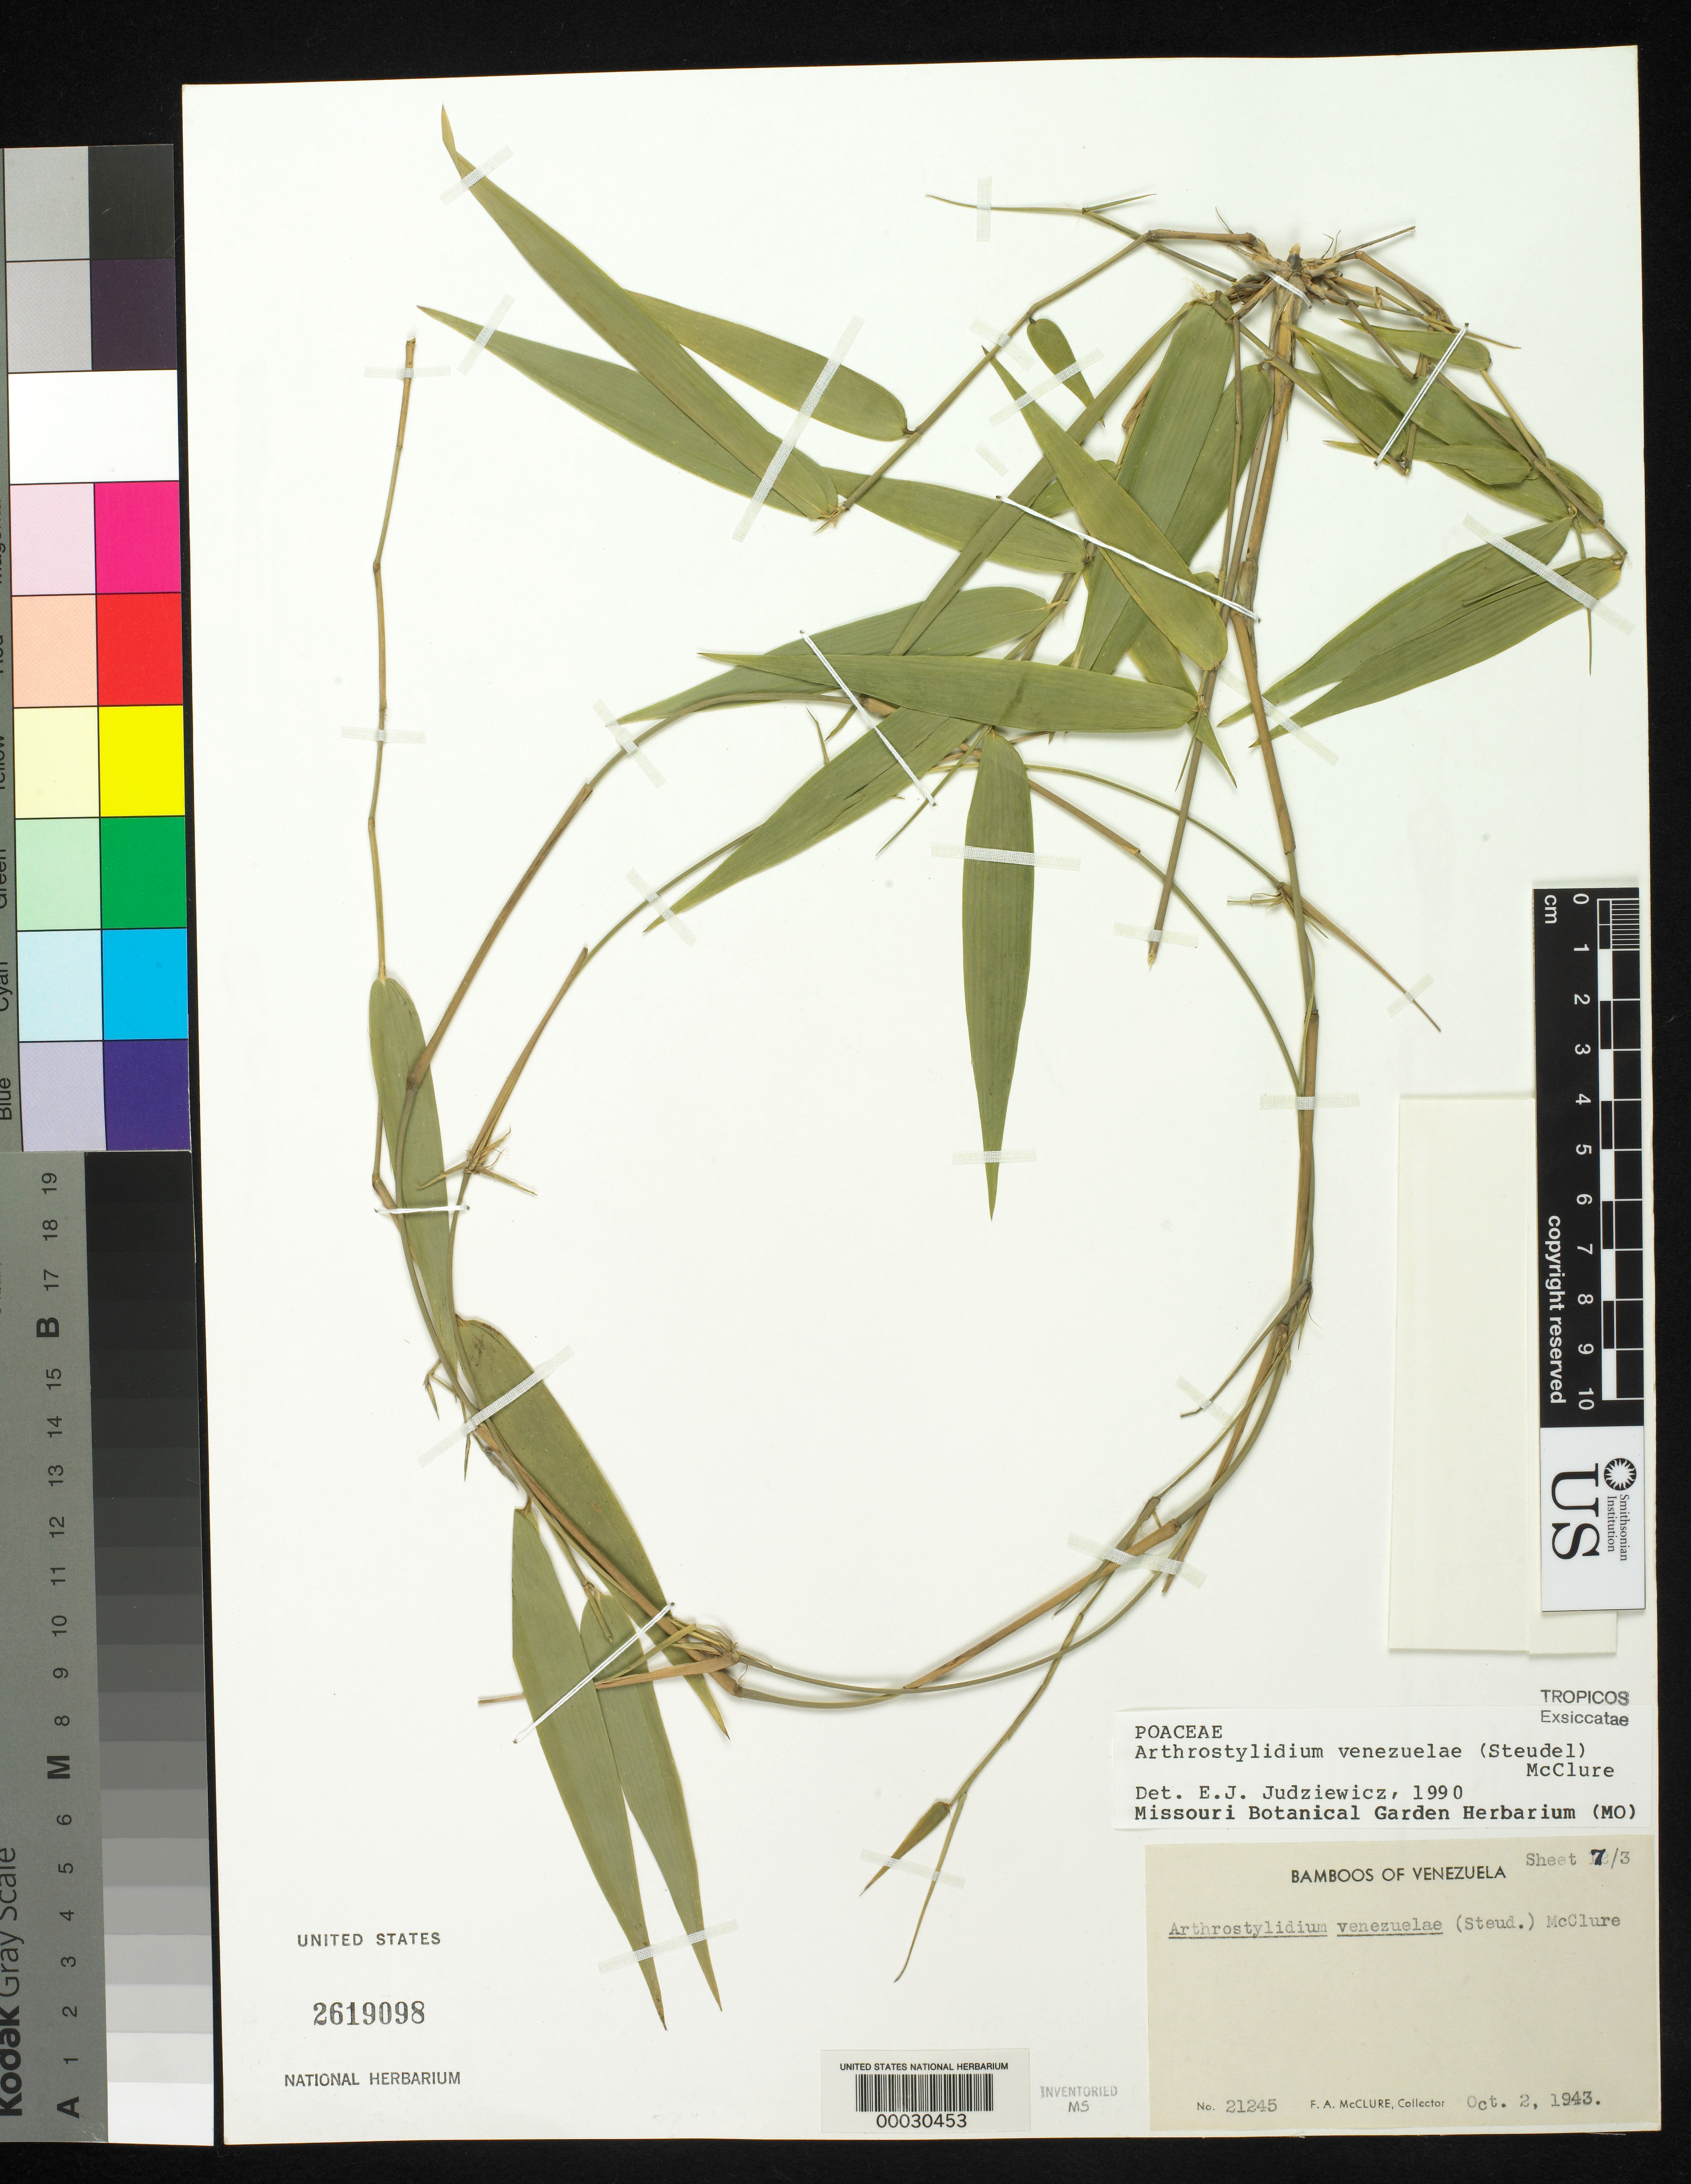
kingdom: Plantae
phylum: Tracheophyta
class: Liliopsida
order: Poales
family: Poaceae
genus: Arthrostylidium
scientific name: Arthrostylidium venezuelae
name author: (Steud.) McClure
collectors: F. A. McClure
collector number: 21245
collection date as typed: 02 Oct 1943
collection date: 1943-10-02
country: Venezuela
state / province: Miranda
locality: El avila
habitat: Thicket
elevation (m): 2900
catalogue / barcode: US 2619098